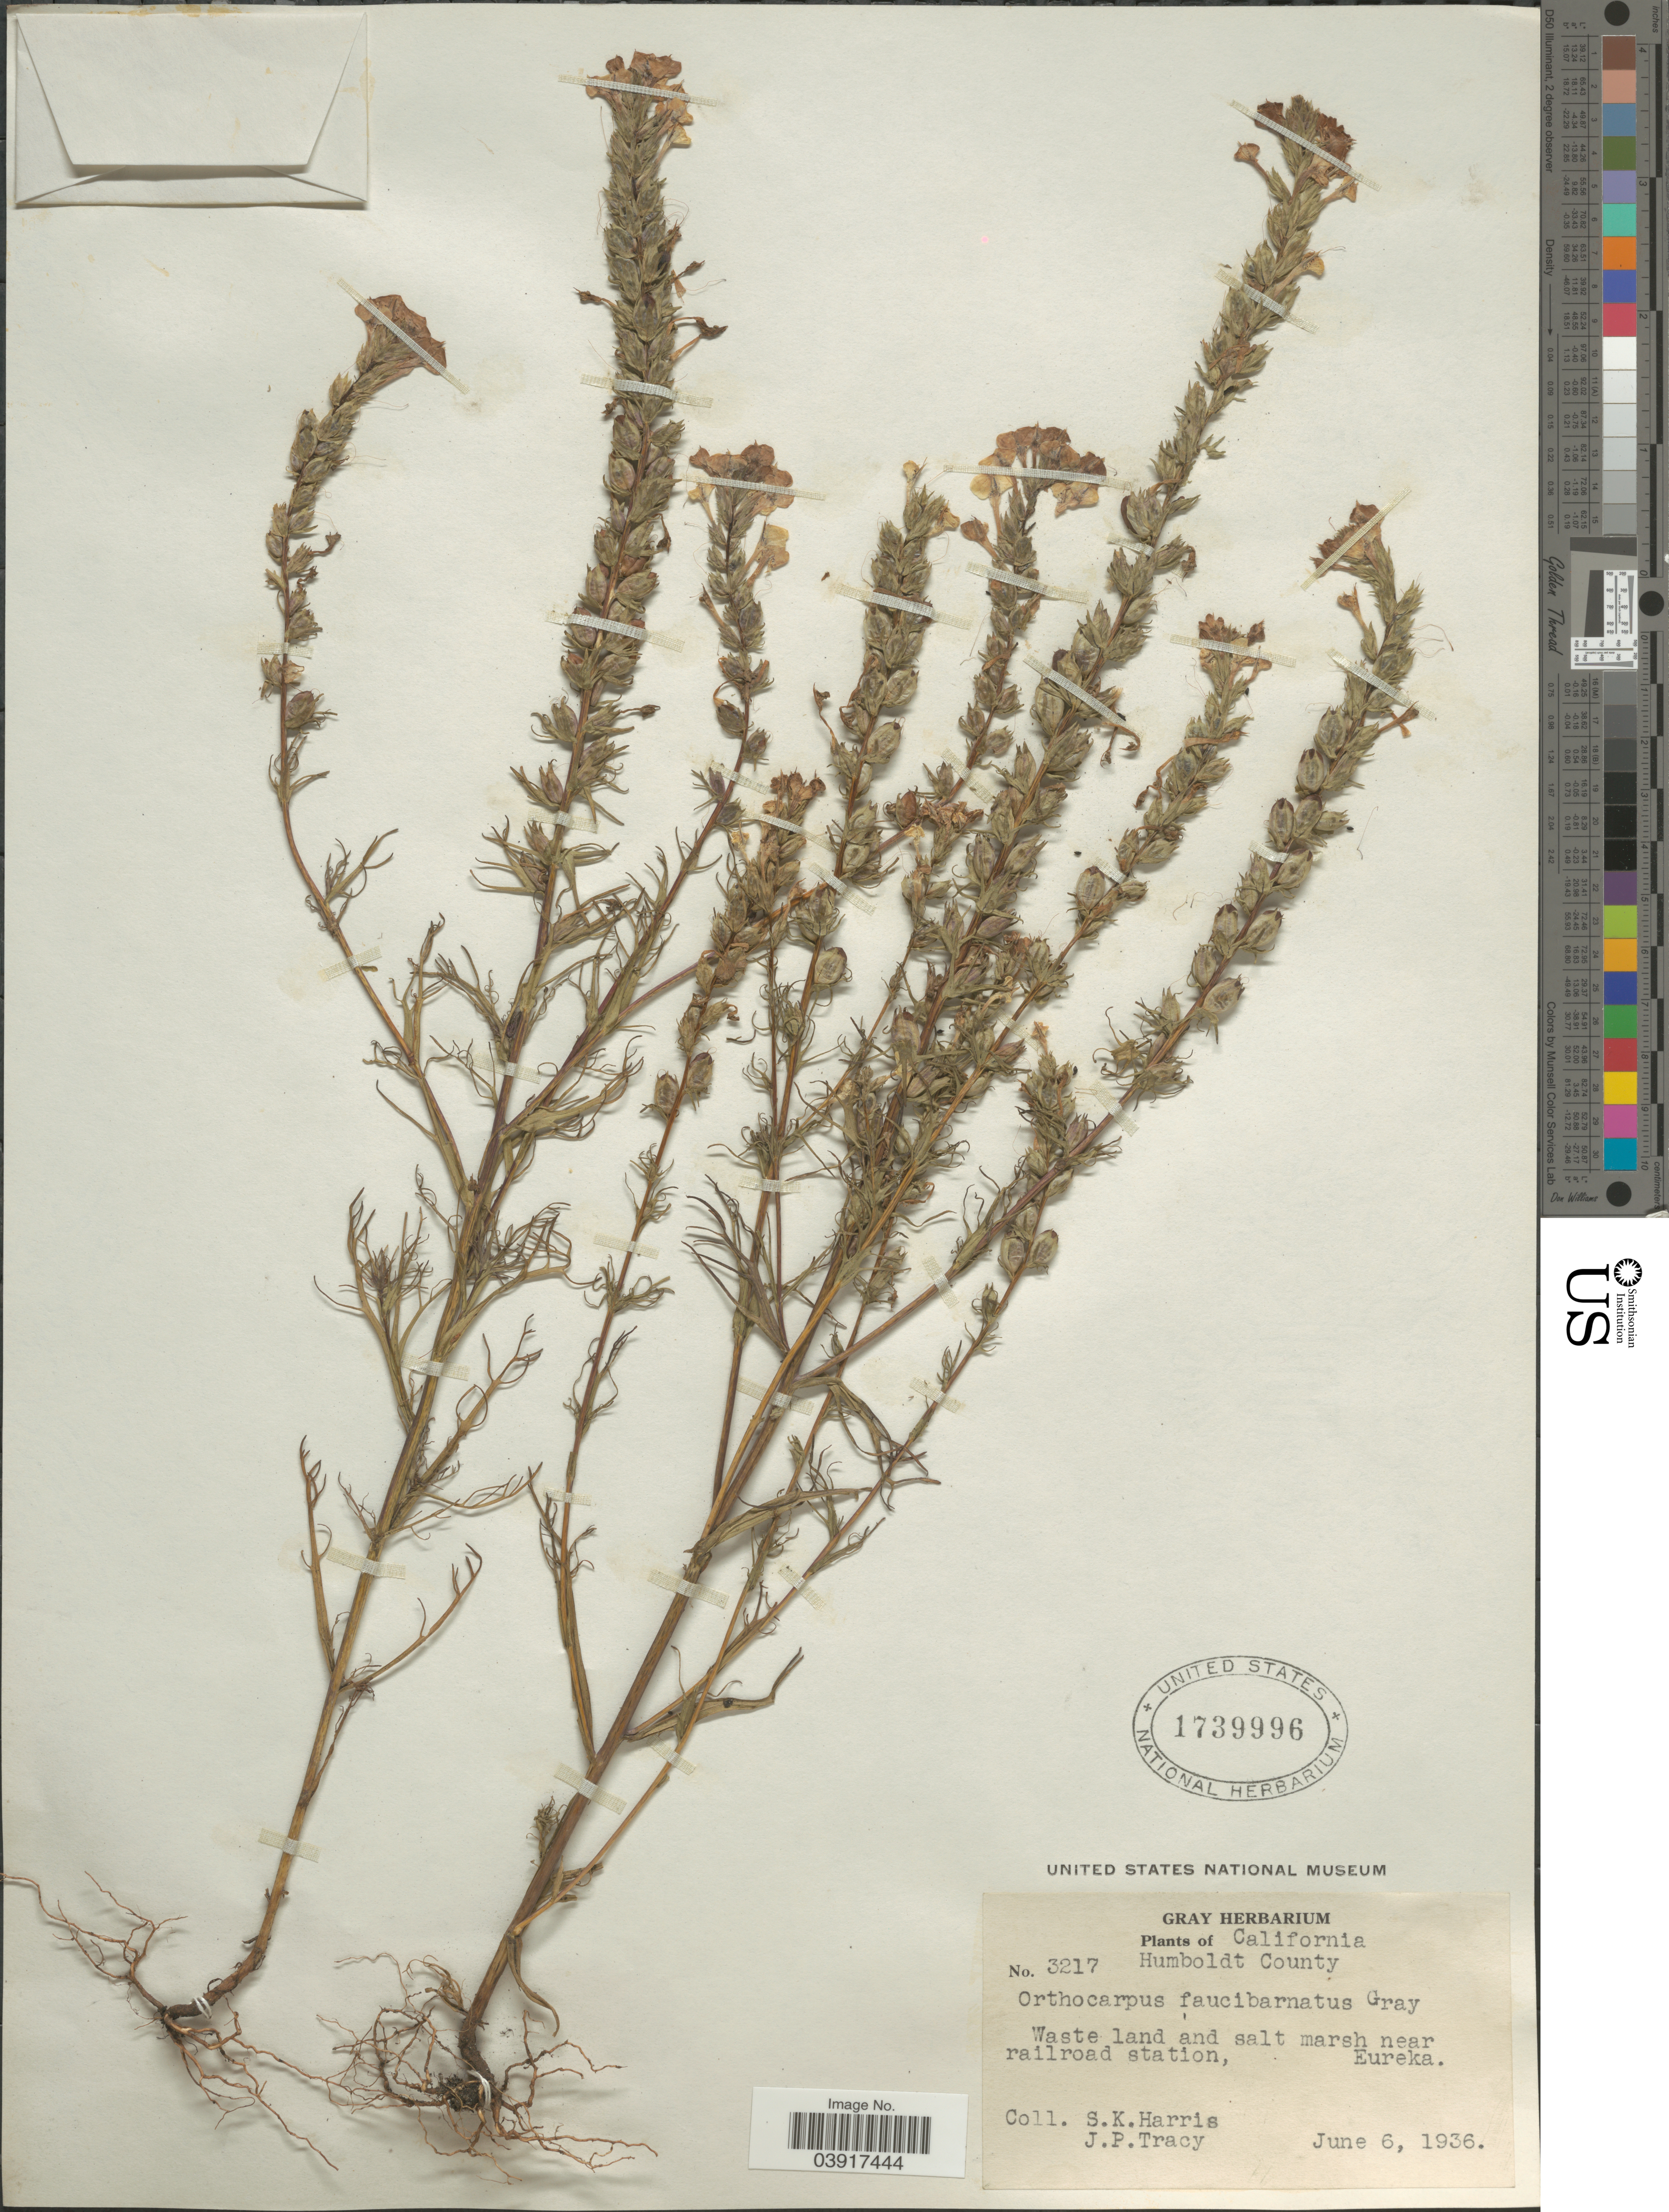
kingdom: Plantae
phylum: Tracheophyta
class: Magnoliopsida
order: Lamiales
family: Orobanchaceae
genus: Orthocarpus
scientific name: Orthocarpus faucibarbatus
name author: A. Gray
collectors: S. K. Harris & J. Tracy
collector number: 3217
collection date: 1936-06-06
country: United States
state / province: California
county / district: Humboldt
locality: Humboldt County. Near railroad station, Eureka.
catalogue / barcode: US 1739996